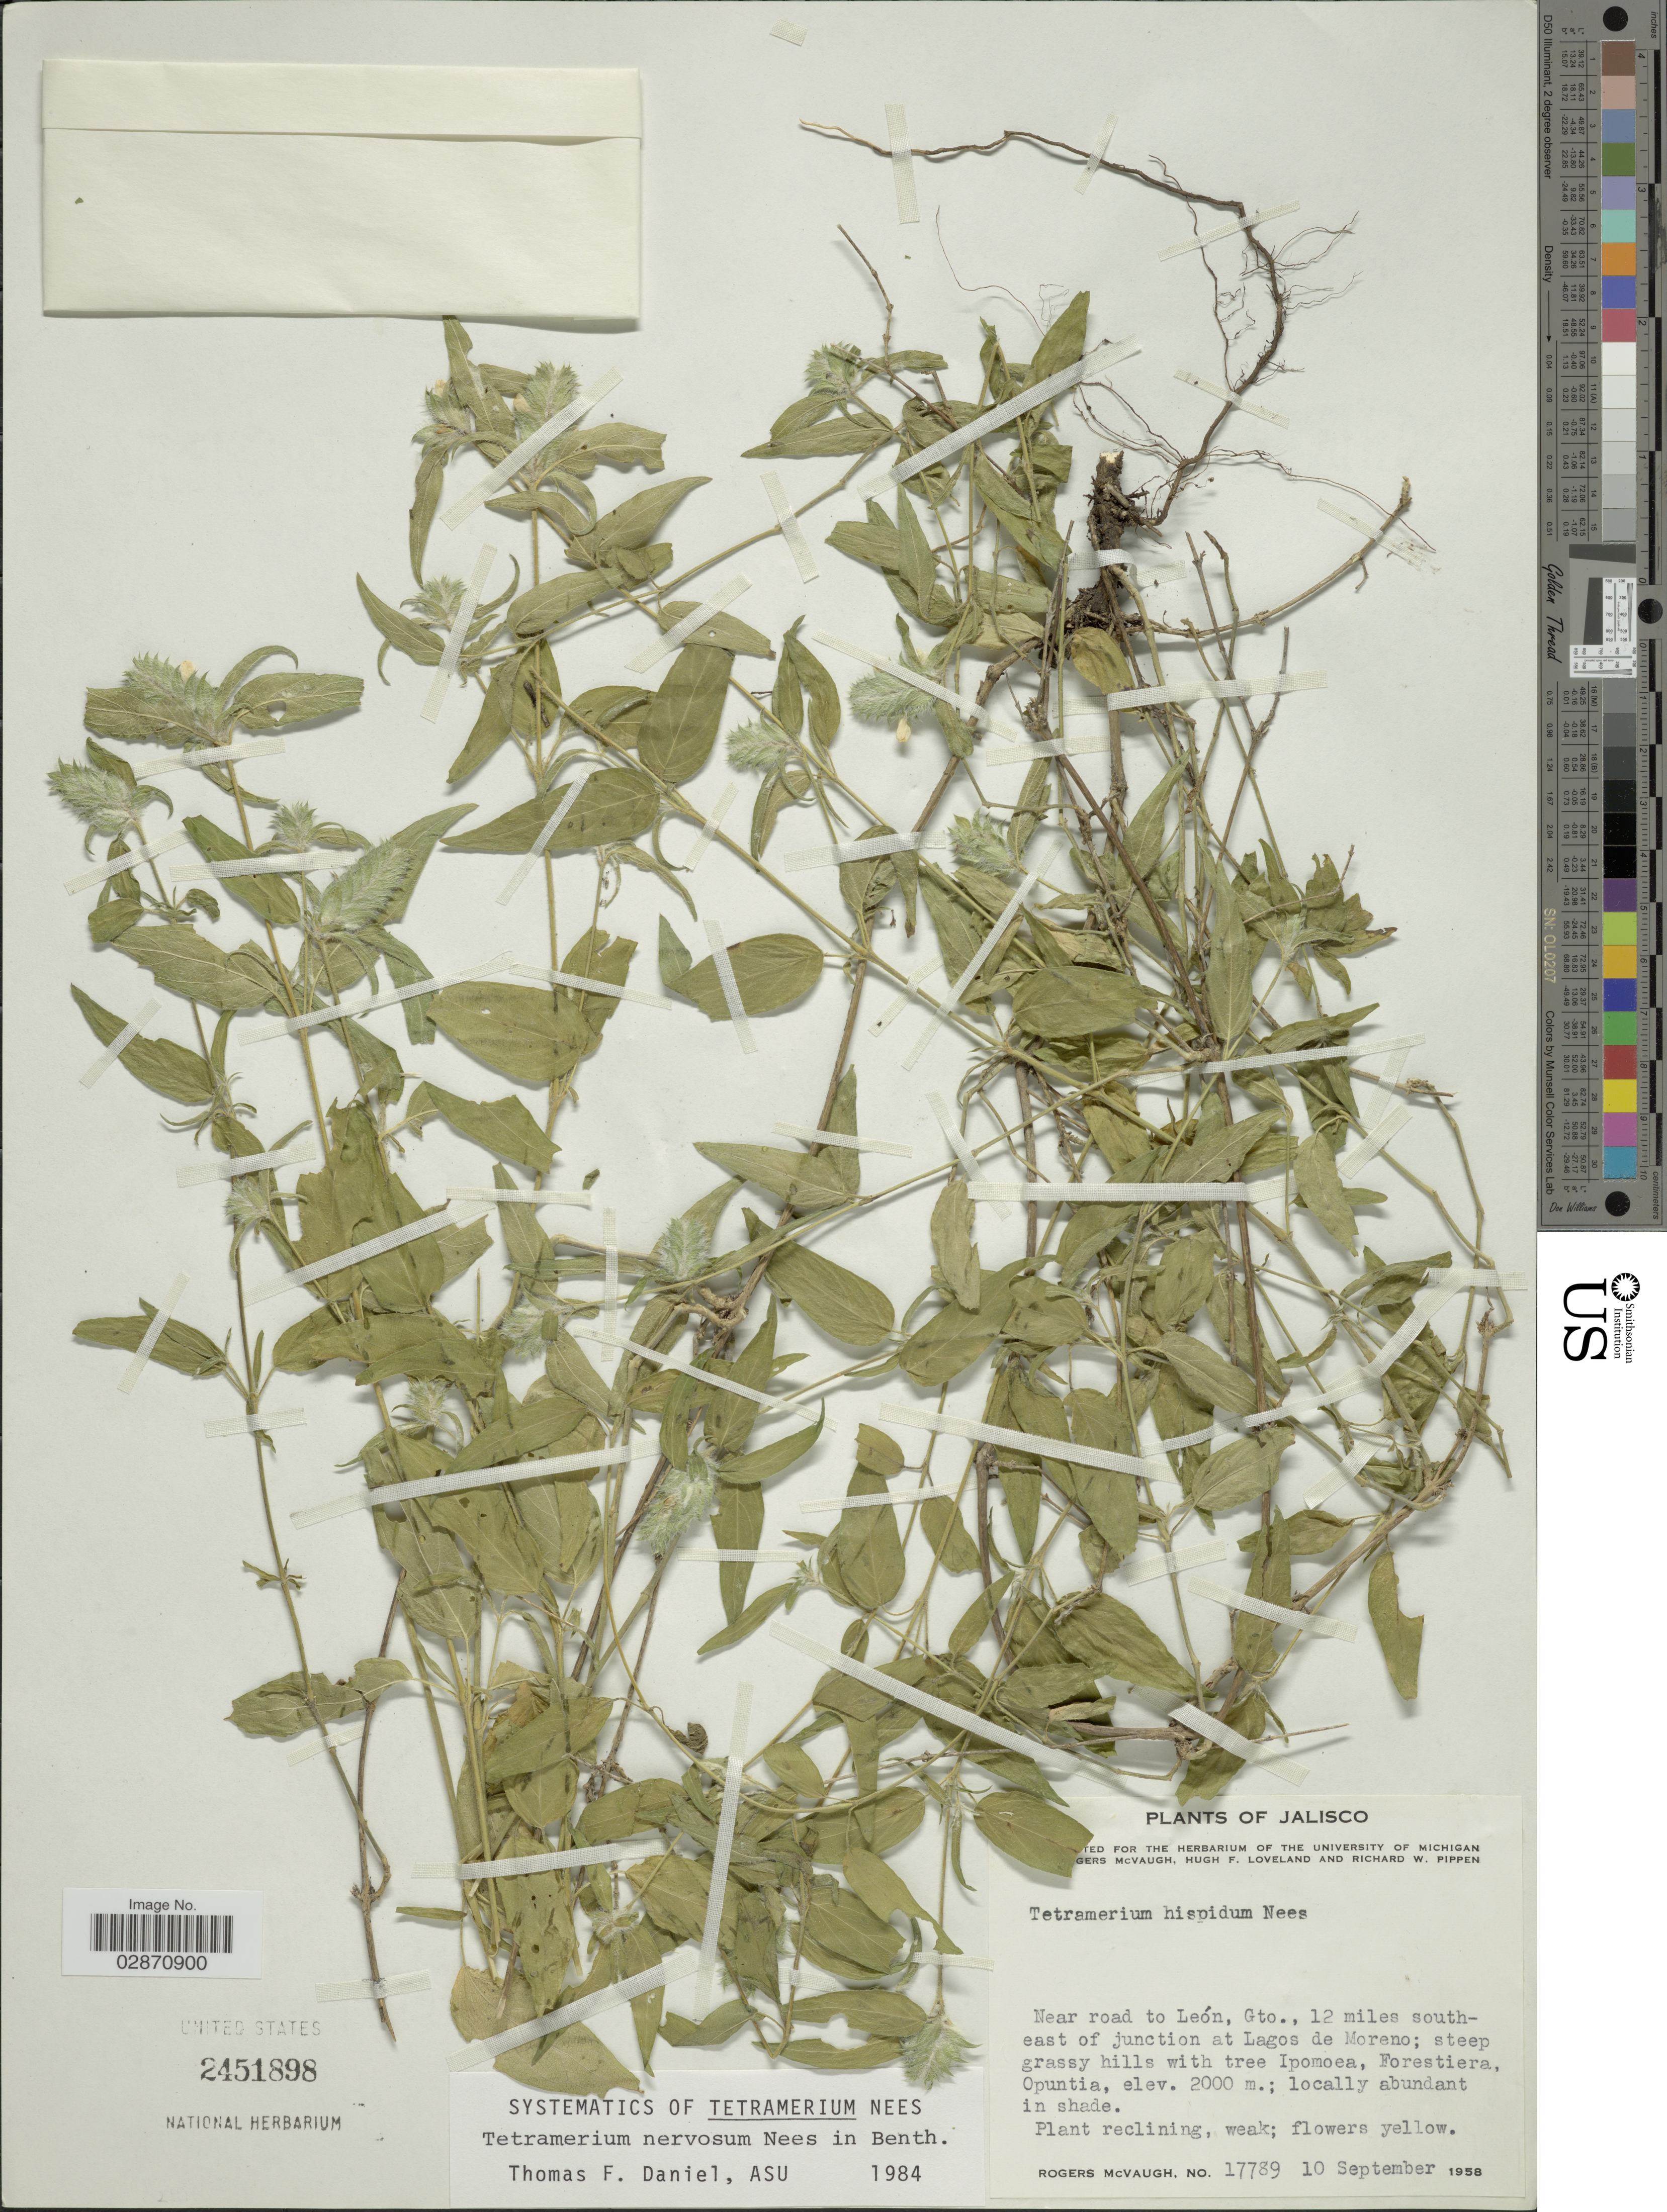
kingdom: Plantae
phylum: Tracheophyta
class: Magnoliopsida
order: Lamiales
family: Acanthaceae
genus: Tetramerium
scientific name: Tetramerium nervosum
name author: Nees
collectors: R. McVaugh, H. Loveland & R. W. Pippen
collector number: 17789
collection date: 1958-09-10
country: Mexico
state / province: Jalisco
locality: Near road to León, Gto., 12 miles southeast of junction at Lagos de Moreno.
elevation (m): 2000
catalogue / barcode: US 2451898